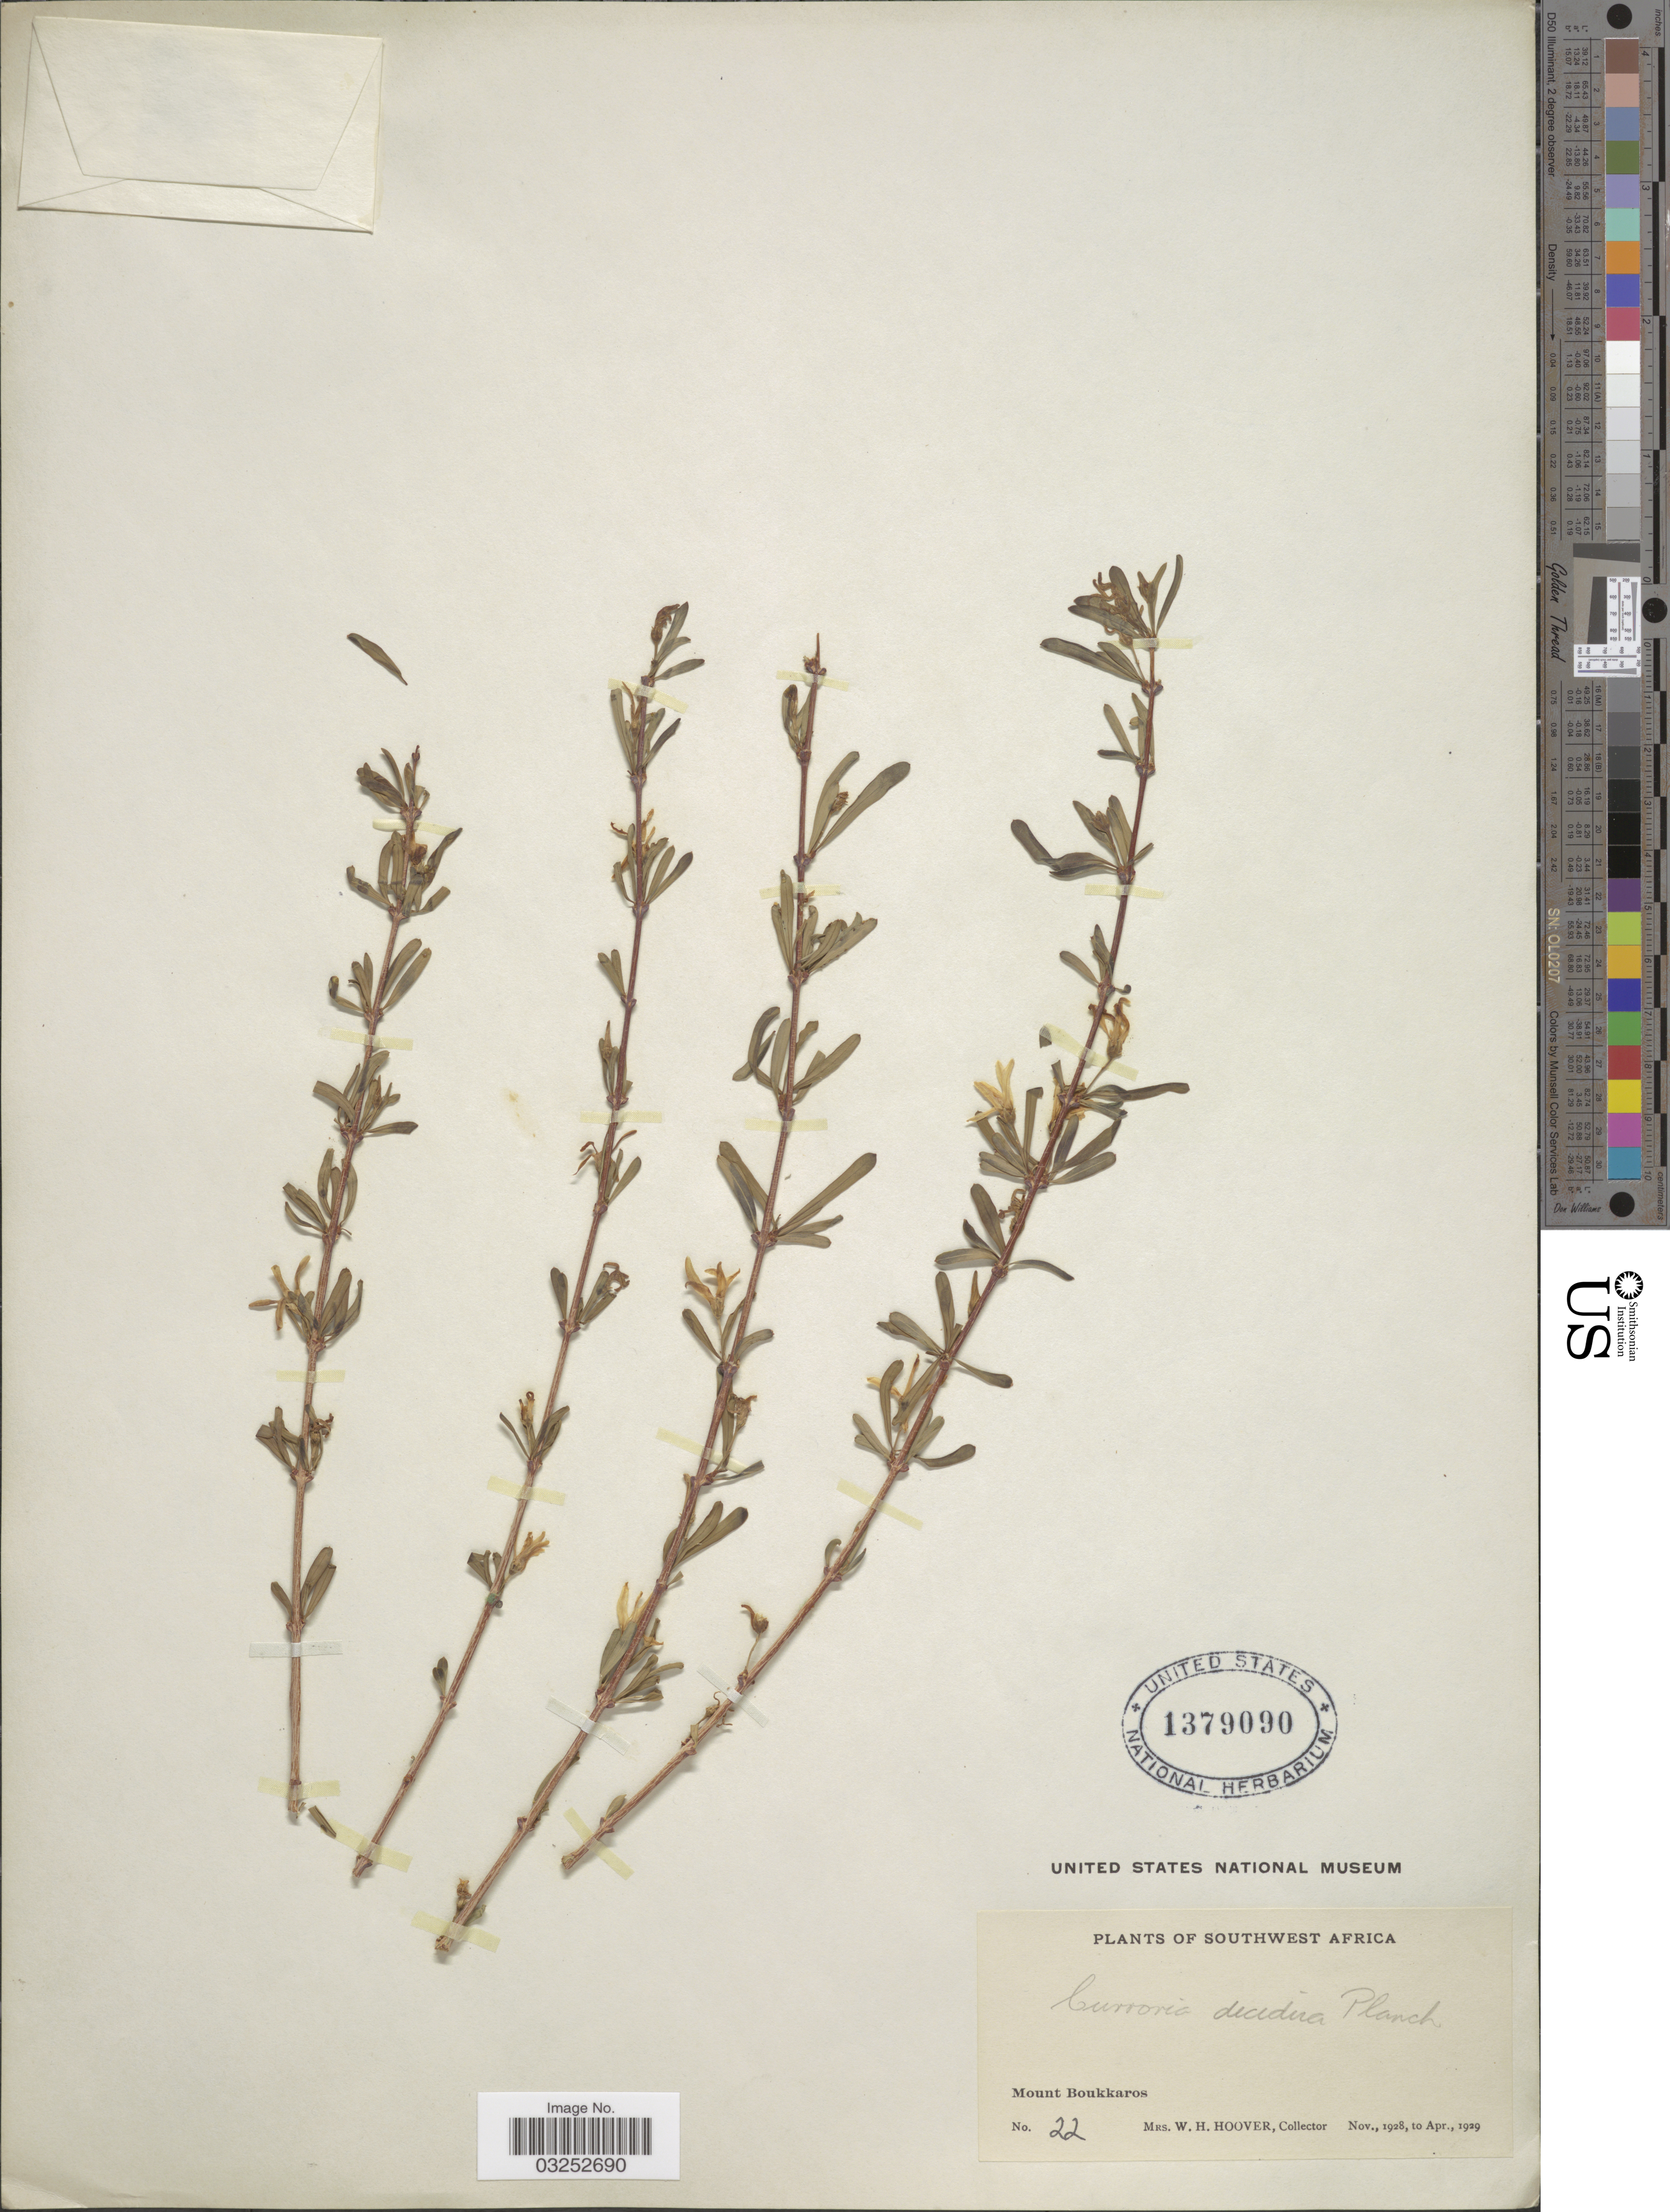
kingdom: Plantae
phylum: Tracheophyta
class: Magnoliopsida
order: Gentianales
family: Apocynaceae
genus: Curroria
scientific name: Curroria decidua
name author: Planch. ex Benth.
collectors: W. H. Hoover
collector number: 22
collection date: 1928-11/1929-04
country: Namibia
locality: Southwest Africa, Mount Boukkaros.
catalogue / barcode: US 1379090